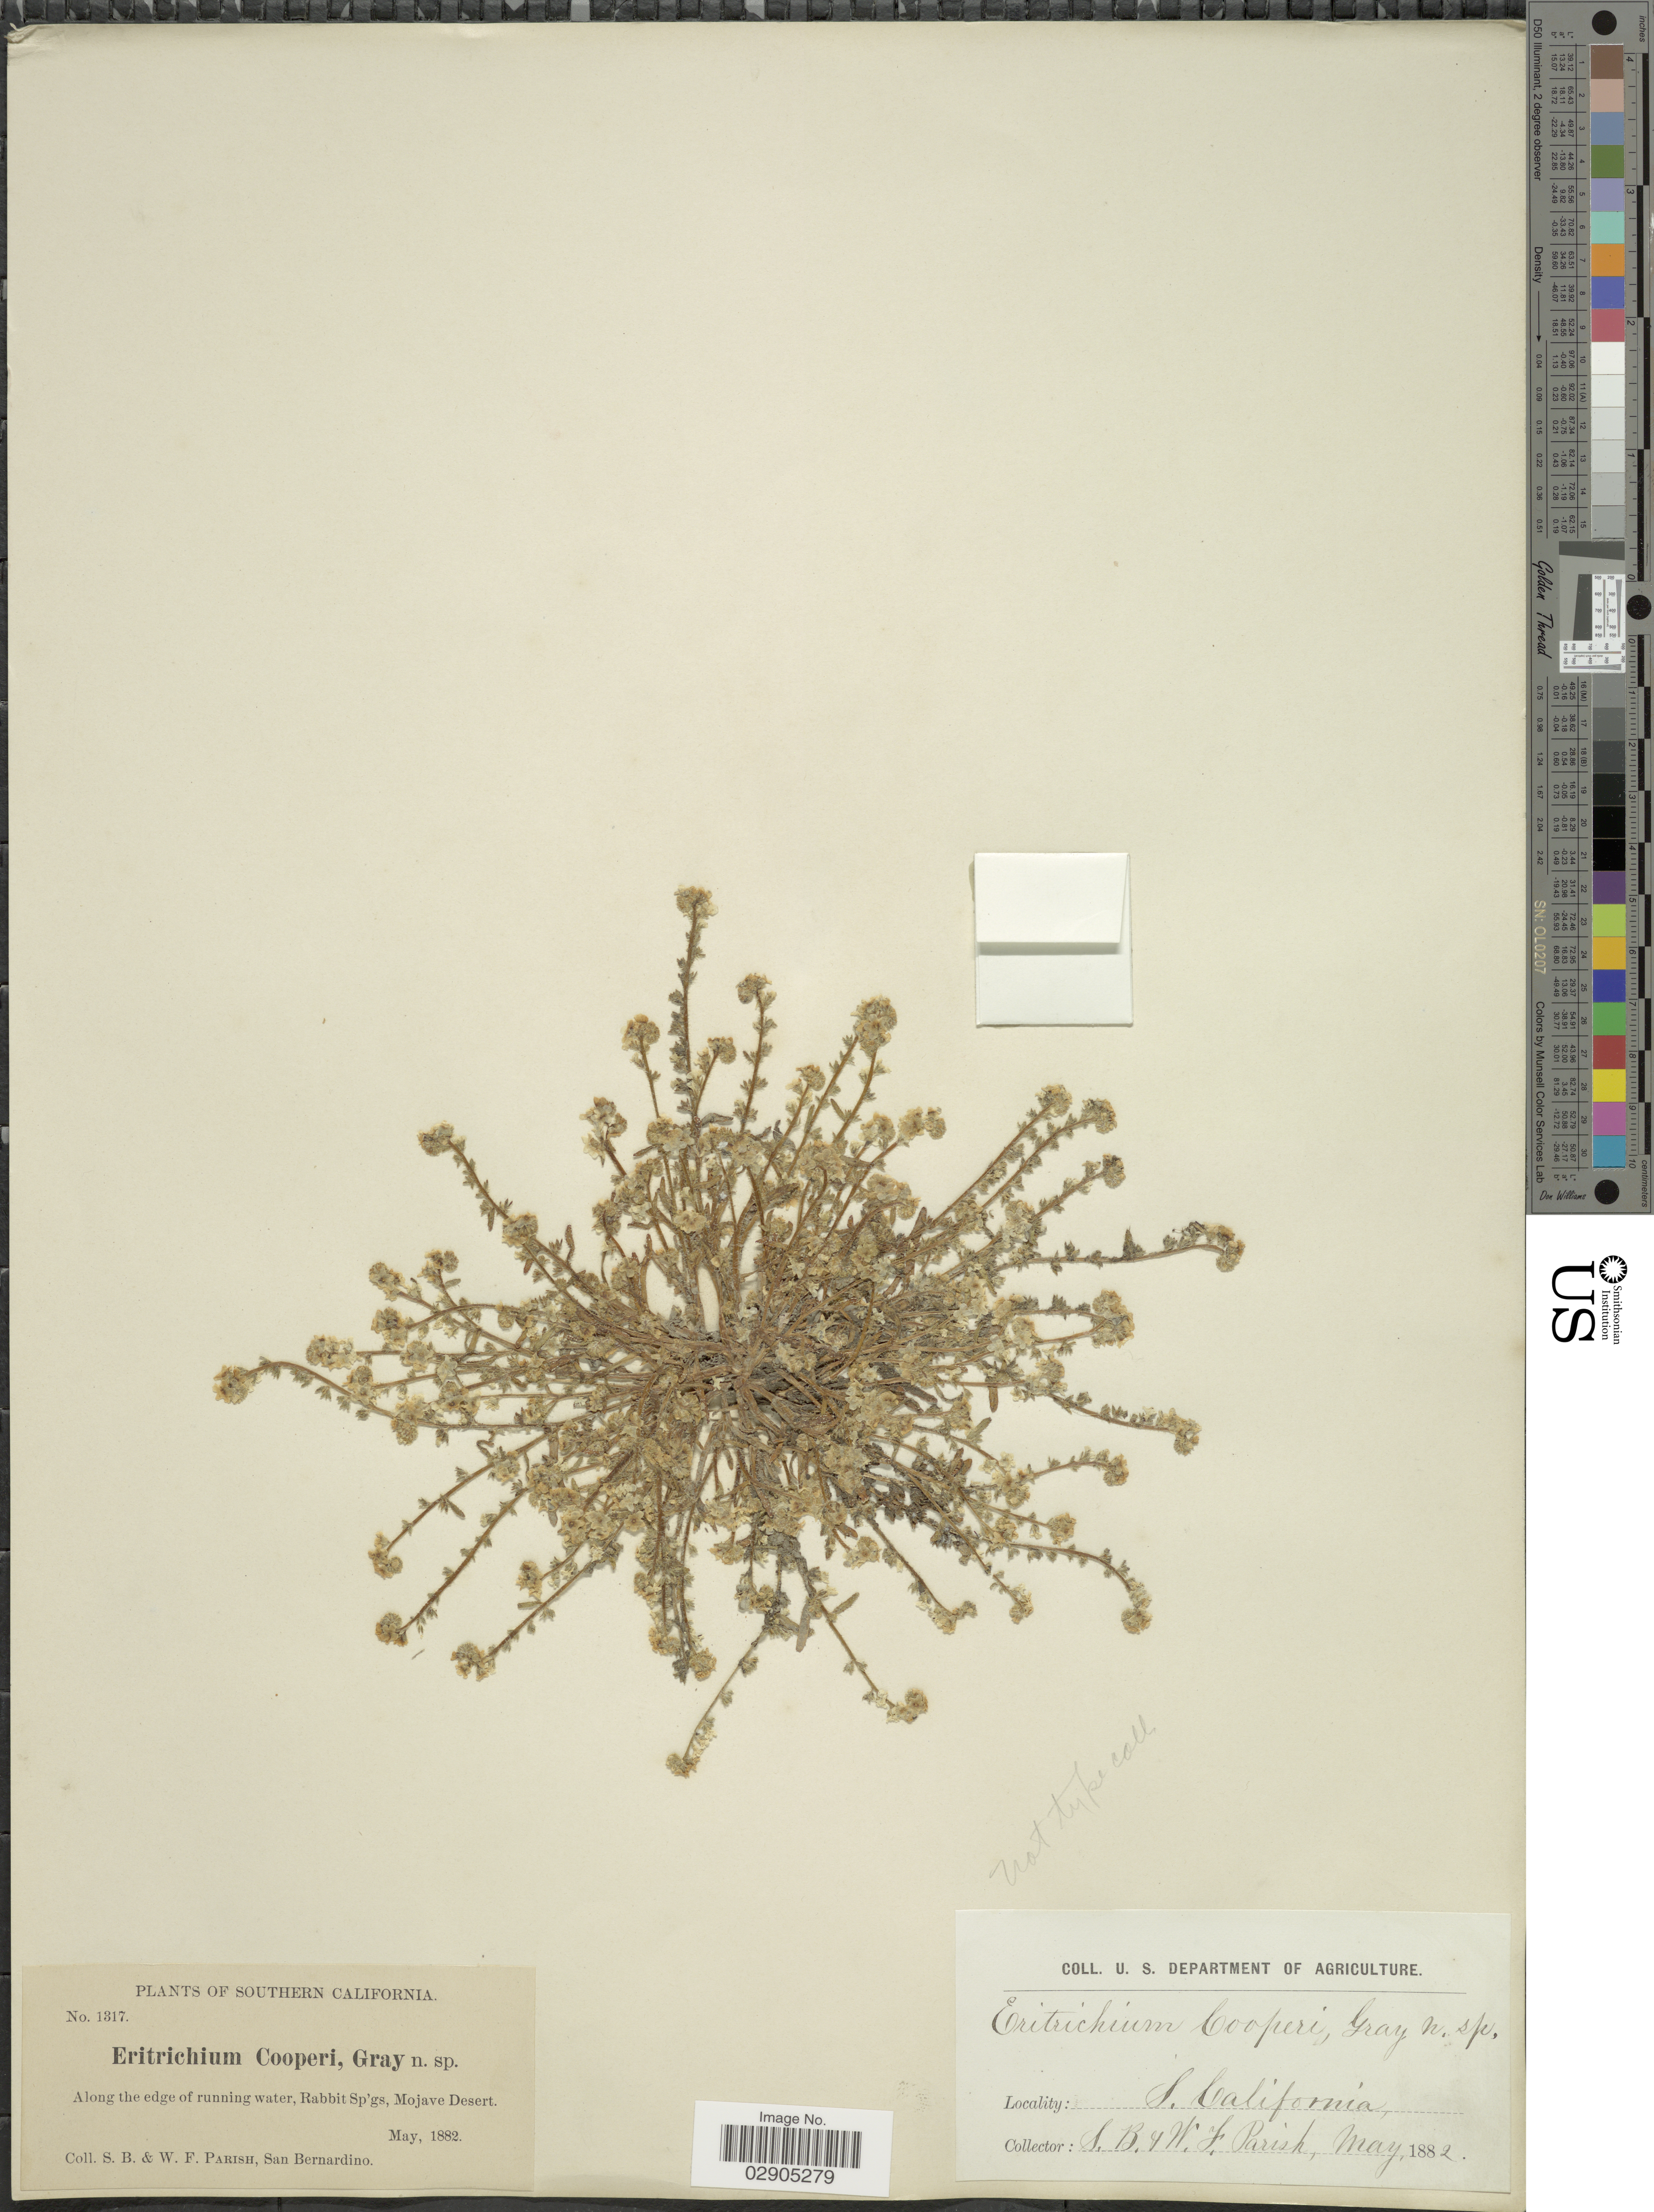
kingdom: Plantae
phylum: Tracheophyta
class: Magnoliopsida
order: Boraginales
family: Boraginaceae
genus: Allocarya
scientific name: Allocarya cooperi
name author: (A. Gray) S.W. Greene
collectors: S. B. Parish & W. F. Parish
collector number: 1317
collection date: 1882-05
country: United States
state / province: California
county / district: San Bernardino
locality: Southern California. Along the edge of running water, Rabbit Sp'gs, Mojave Desert.